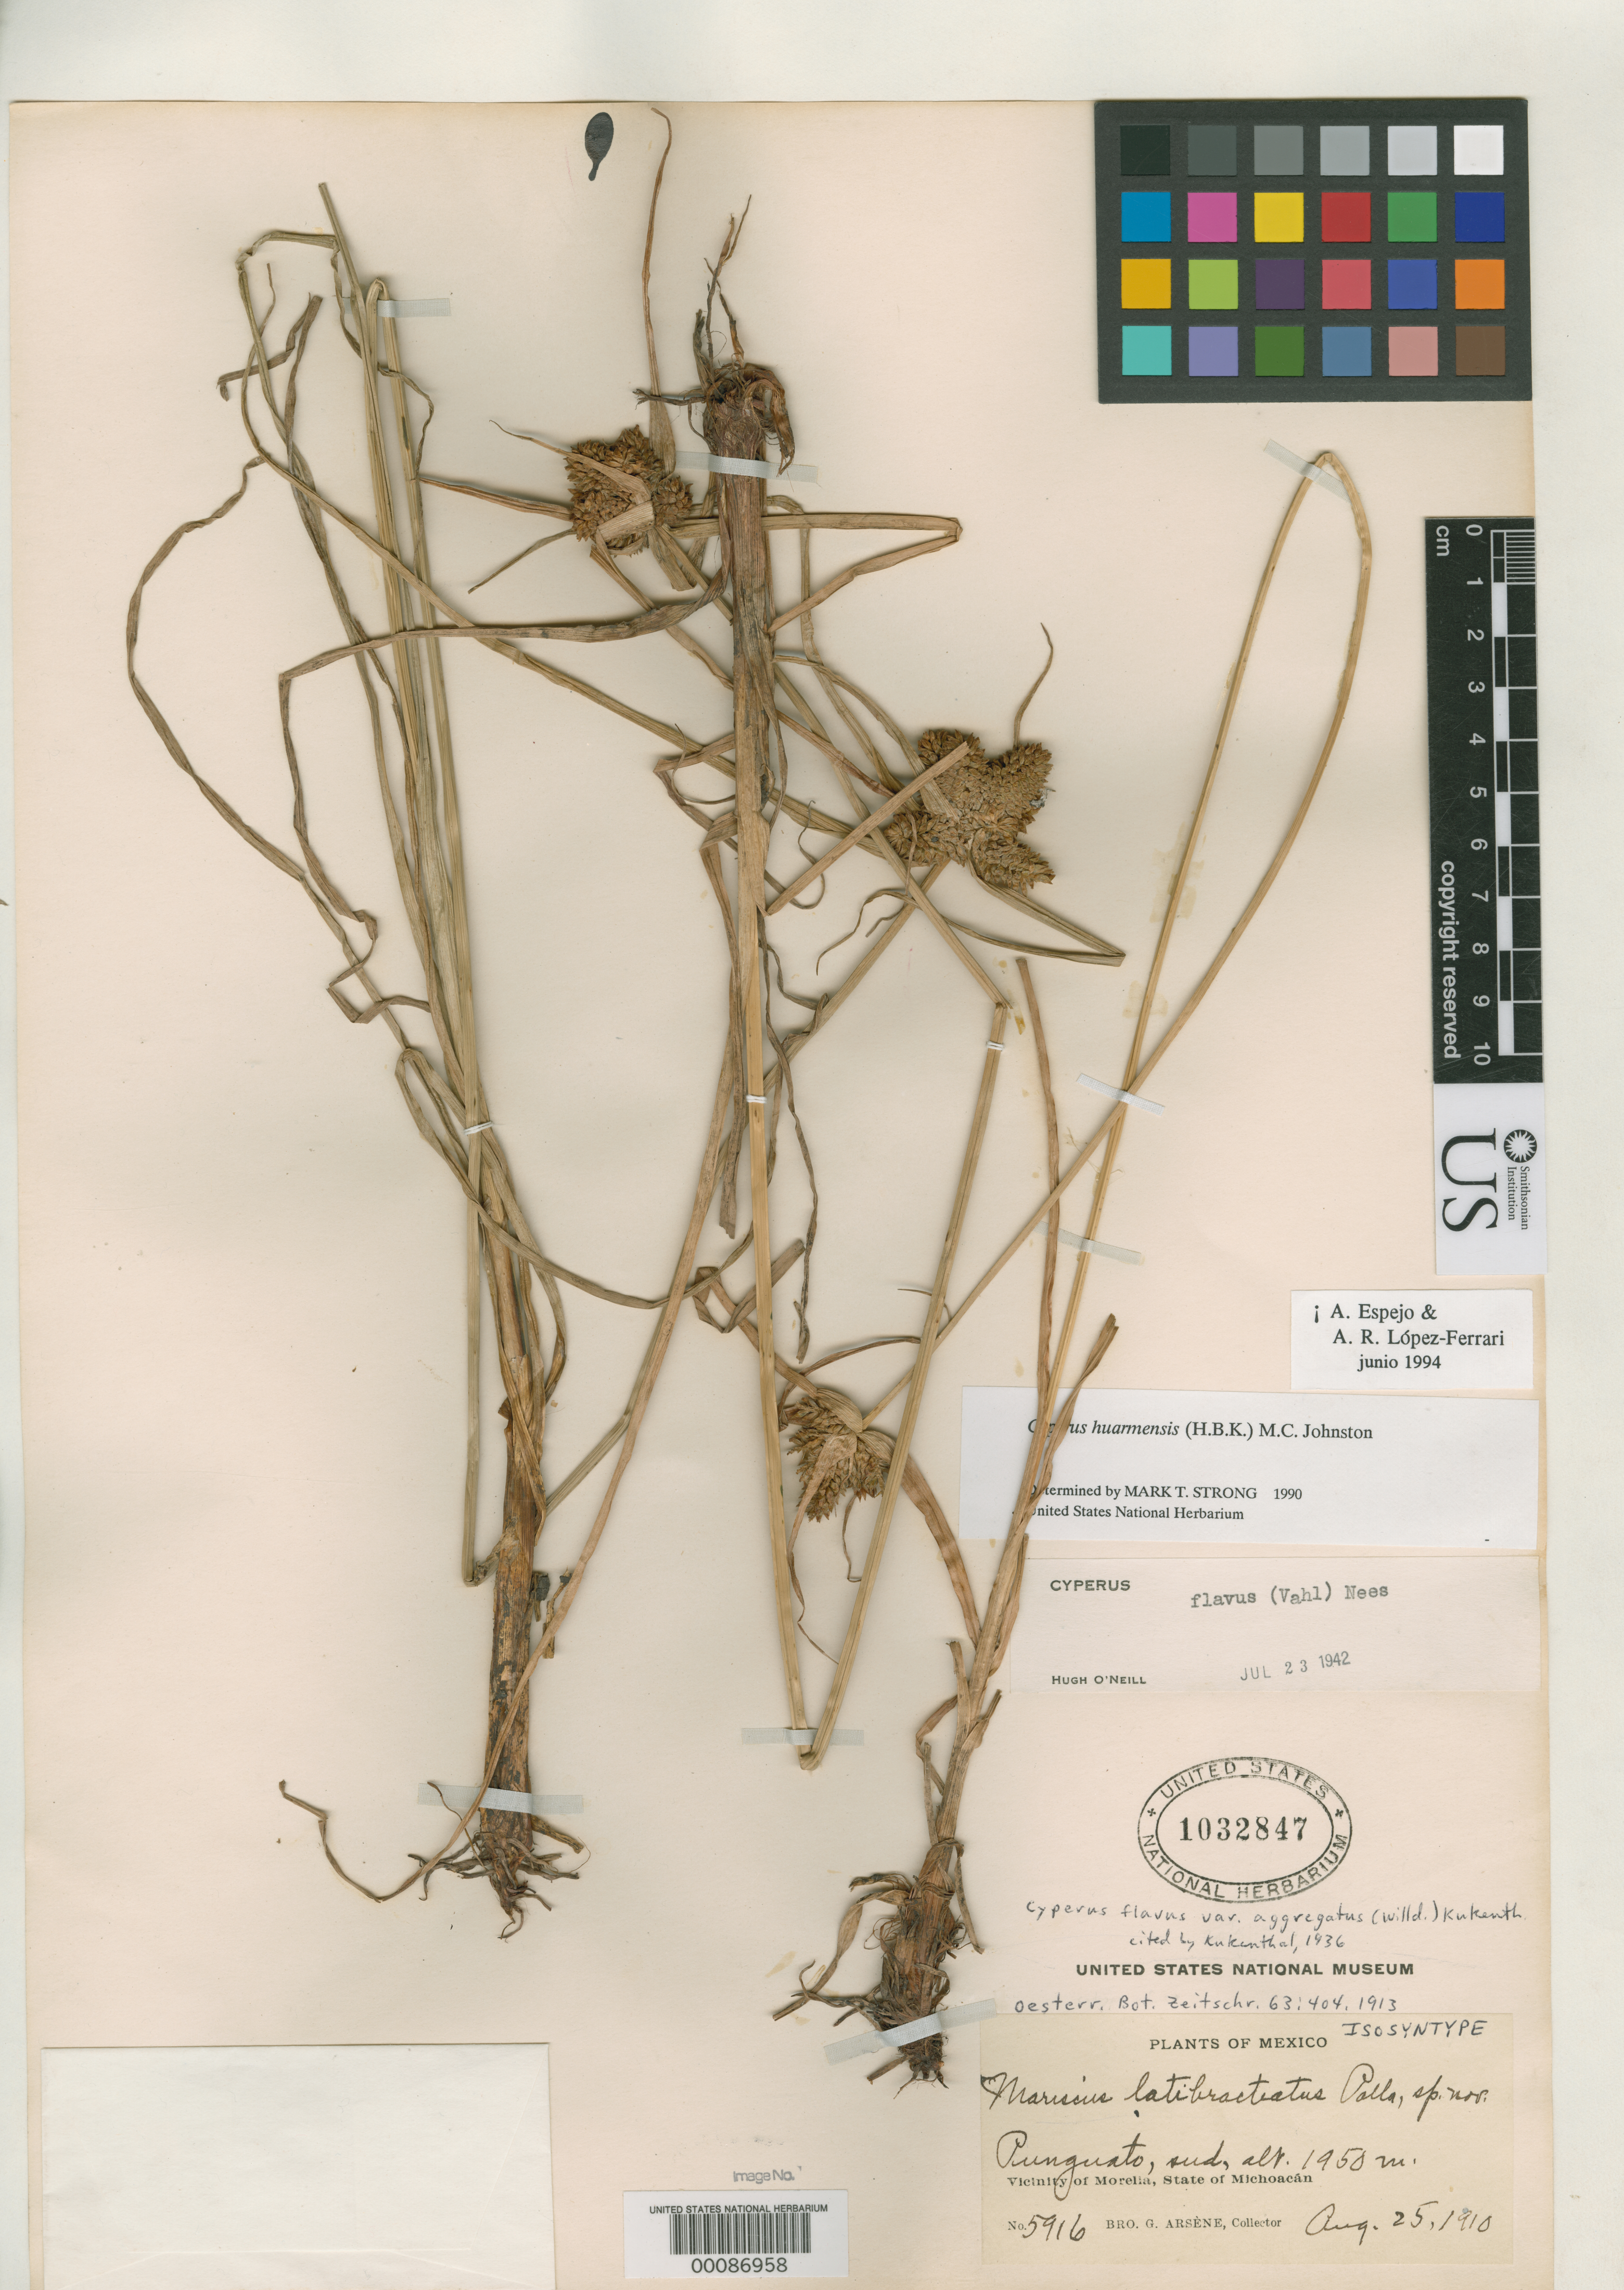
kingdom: Plantae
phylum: Tracheophyta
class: Liliopsida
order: Poales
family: Cyperaceae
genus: Mariscus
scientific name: Mariscus latibracteatus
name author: Palla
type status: Isosyntype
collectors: Bro. G. Arsène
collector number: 5916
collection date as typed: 25 Aug 1910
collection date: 1910-08-25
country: Mexico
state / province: Michoacán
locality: Punguato.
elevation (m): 1950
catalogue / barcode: US 1032847